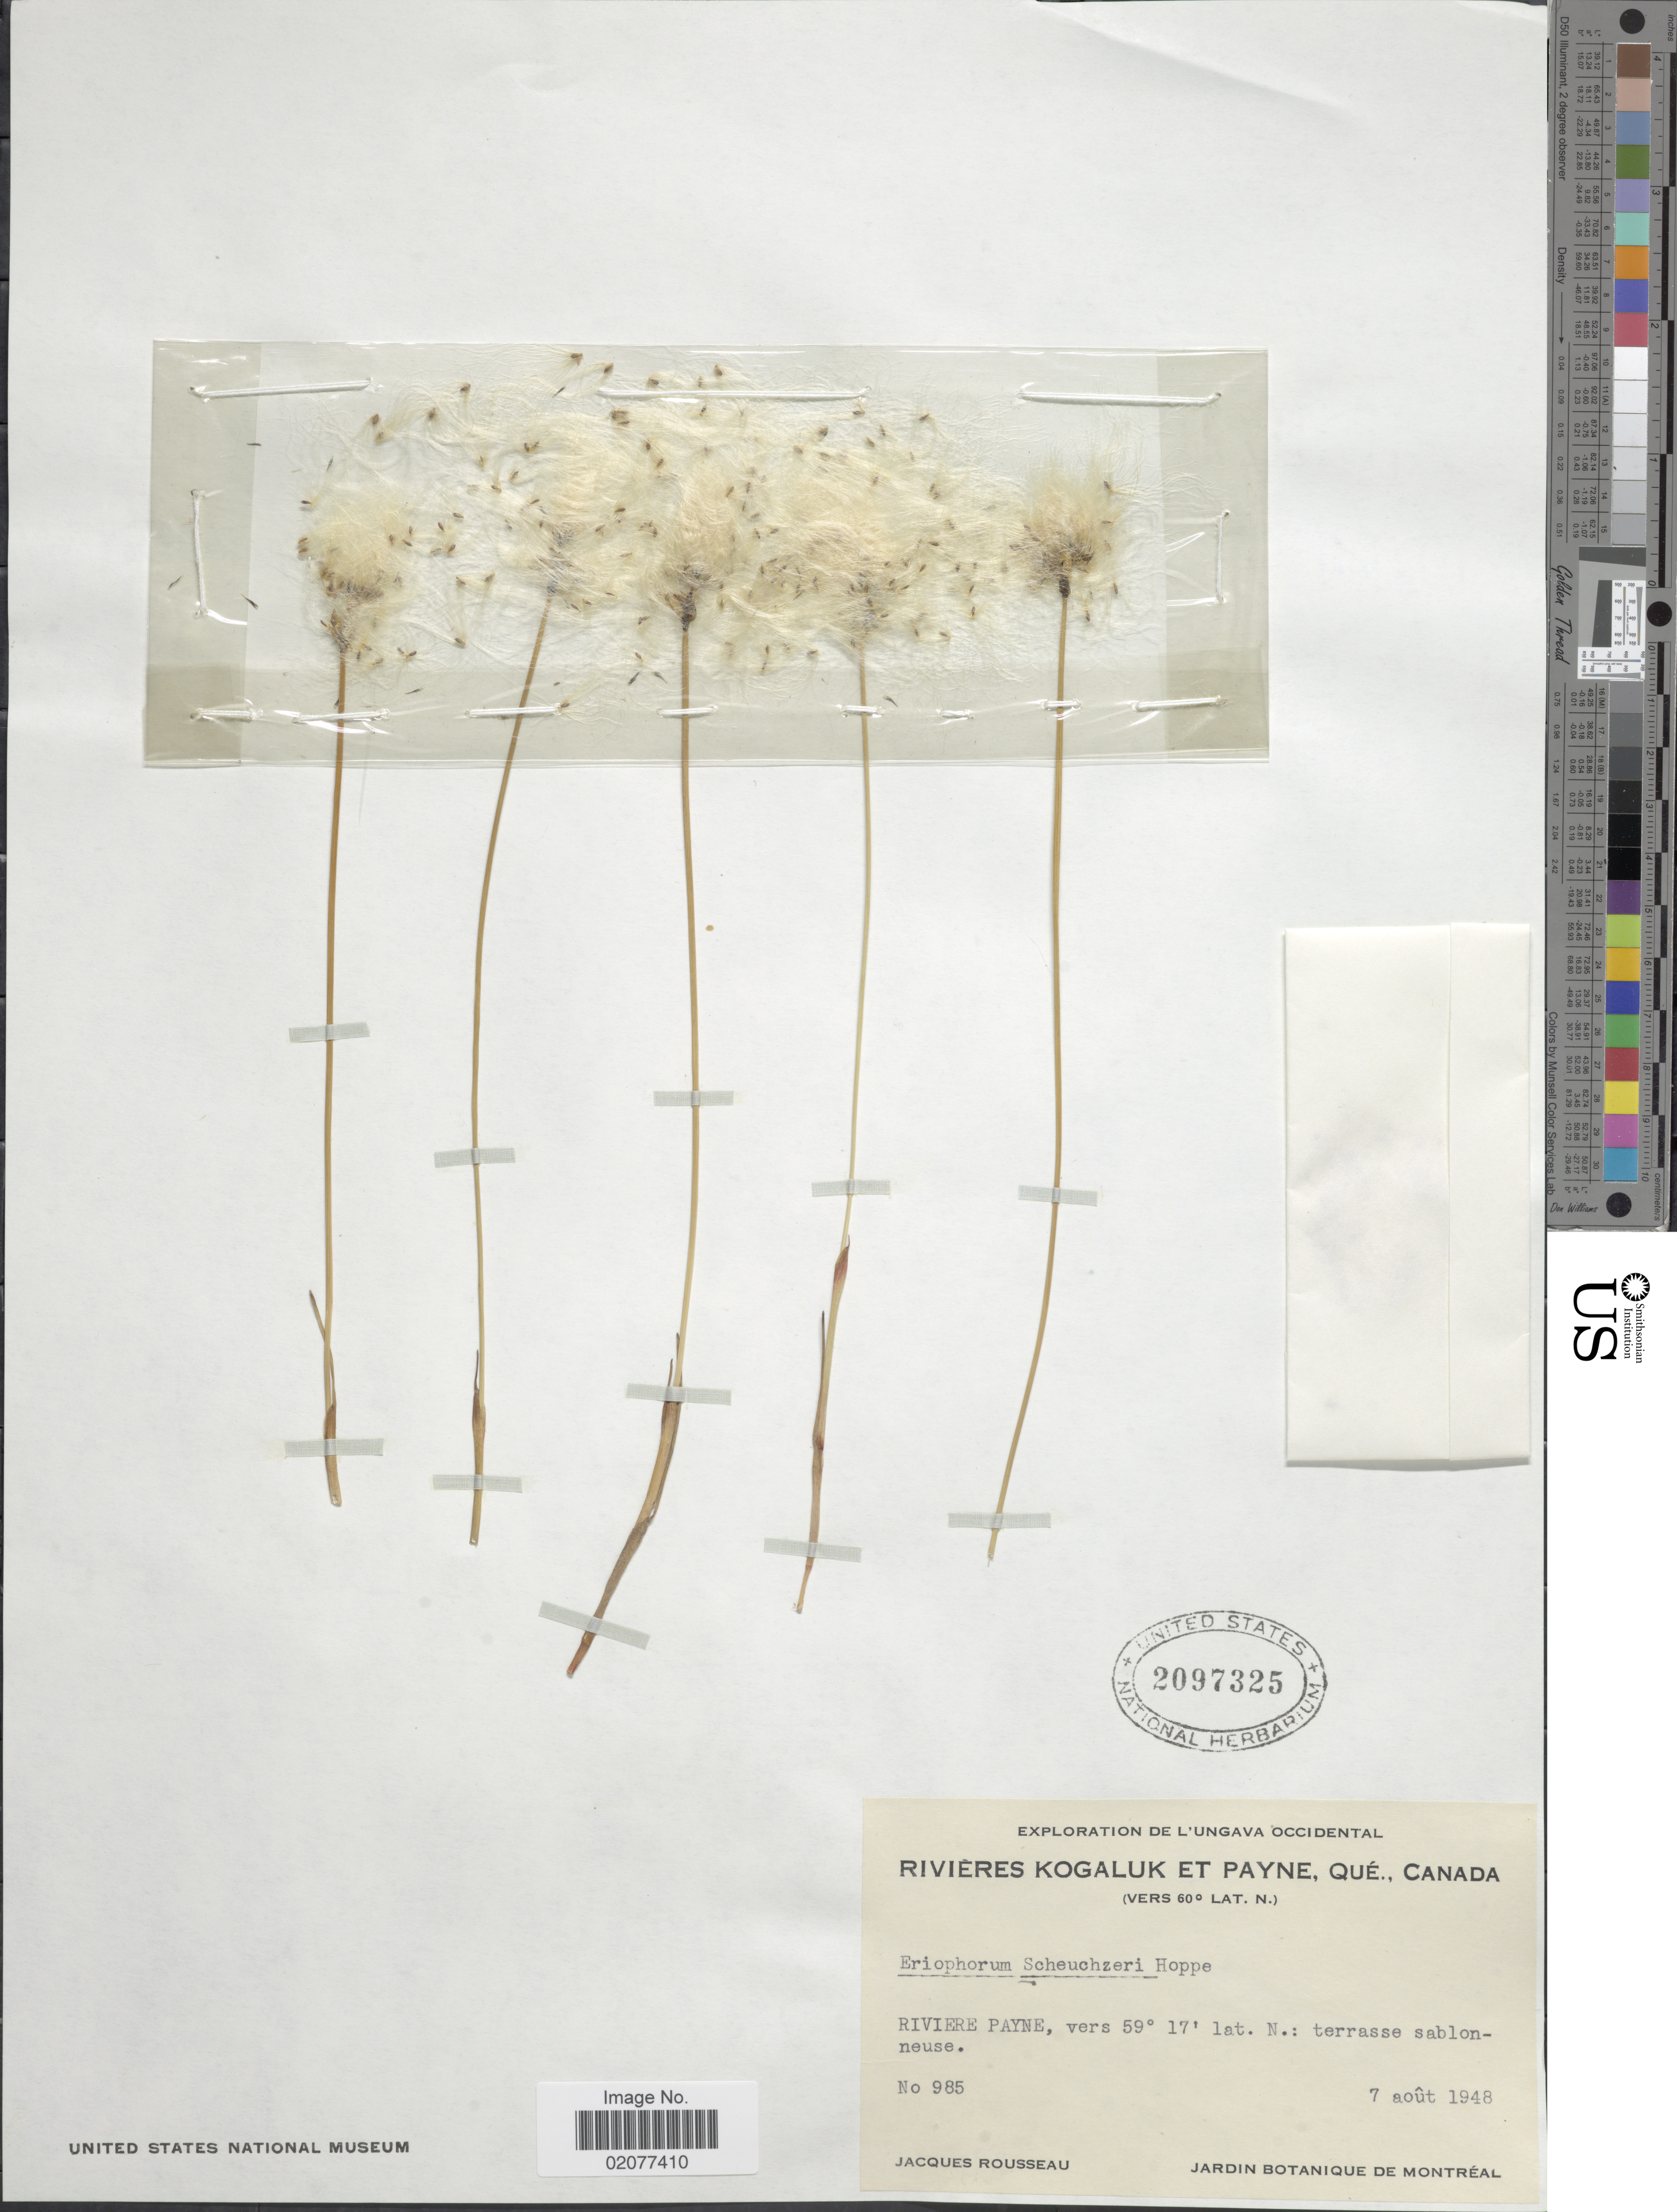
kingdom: Plantae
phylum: Tracheophyta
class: Liliopsida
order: Poales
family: Cyperaceae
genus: Eriophorum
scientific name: Eriophorum scheuchzeri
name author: Hoppe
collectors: J. Rousseau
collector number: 985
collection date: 1948-08-07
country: Canada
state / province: Quebec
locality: Rivieres Kogaluk et Payne,, Que. Canada. Riviere Payne, terrasse sablonneuse.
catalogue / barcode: US 2097325